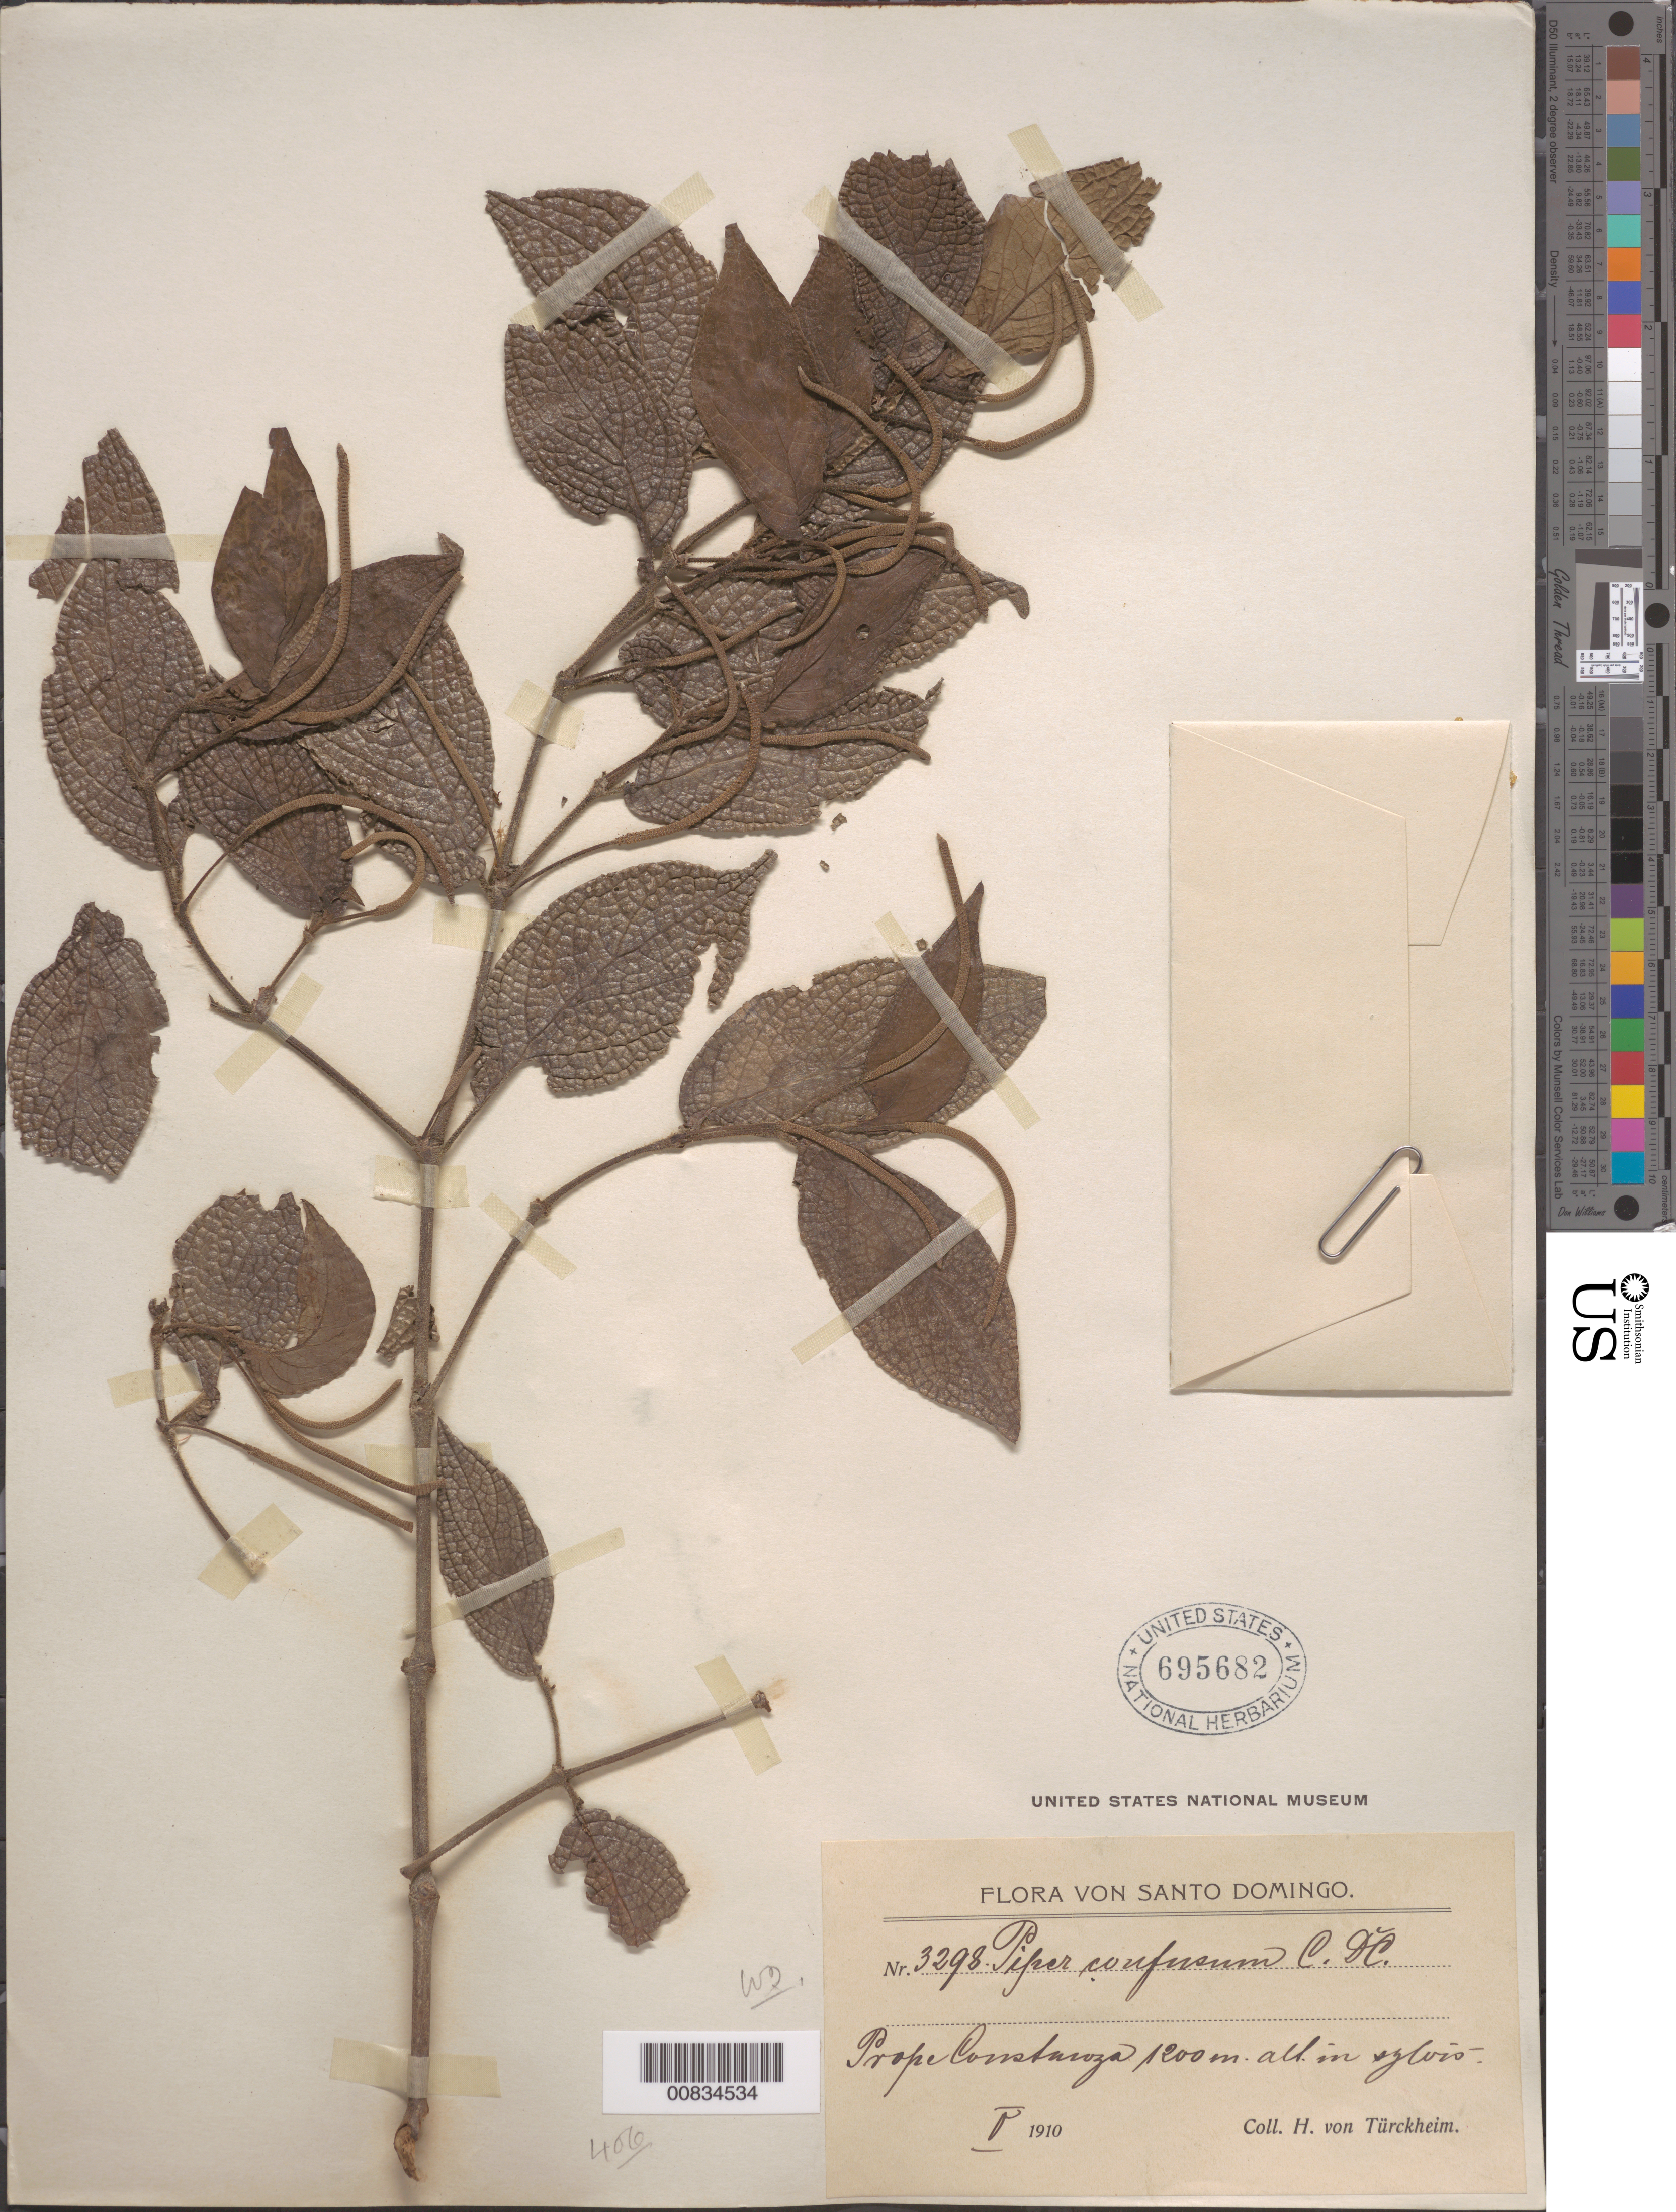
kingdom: Plantae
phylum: Tracheophyta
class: Magnoliopsida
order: Piperales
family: Piperaceae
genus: Piper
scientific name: Piper confusum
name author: C. DC.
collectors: H. von Türckheim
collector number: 3298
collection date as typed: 1910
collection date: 1910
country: Dominican Republic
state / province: La Vega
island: Hispaniola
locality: Prope Constanza.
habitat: In sylvis.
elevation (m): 1200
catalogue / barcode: US 695682